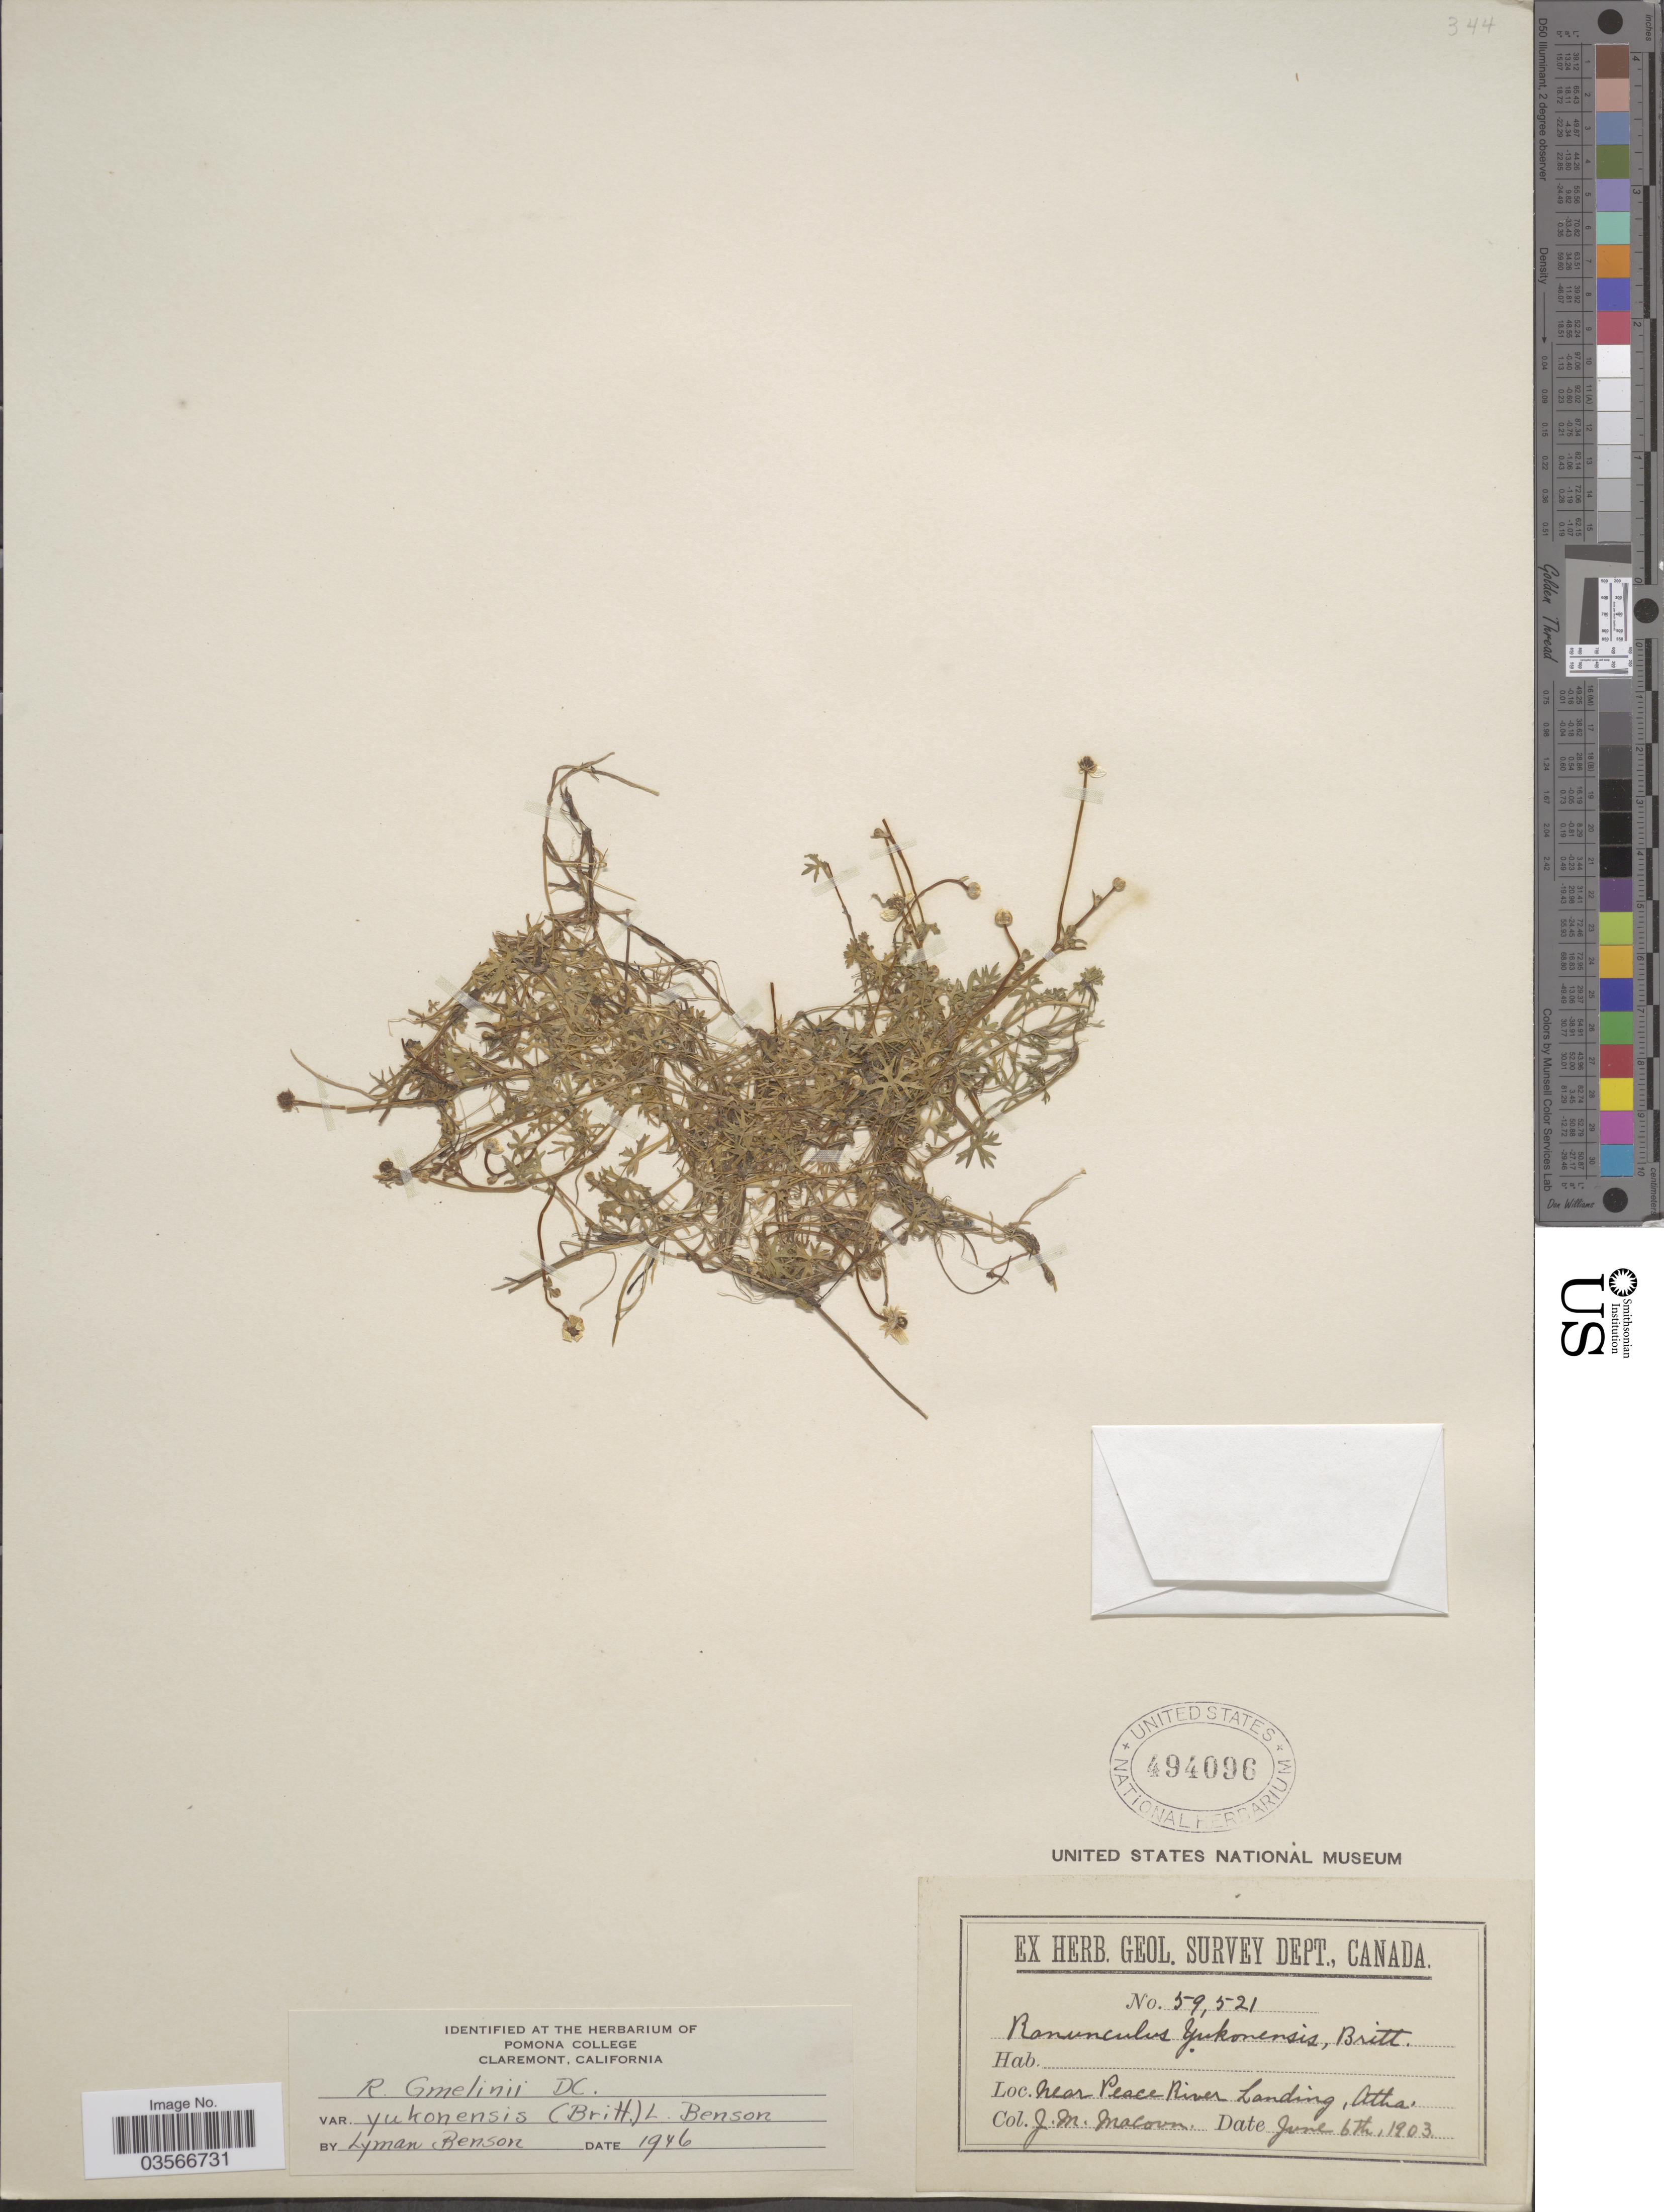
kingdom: Plantae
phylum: Tracheophyta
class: Magnoliopsida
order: Ranunculales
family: Ranunculaceae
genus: Ranunculus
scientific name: Ranunculus gmelinii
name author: DC.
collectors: J. M. Macoun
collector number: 59521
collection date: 1903-06-05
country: Canada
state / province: Alberta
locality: Near Peace River Landing, Atha.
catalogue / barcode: US 494096